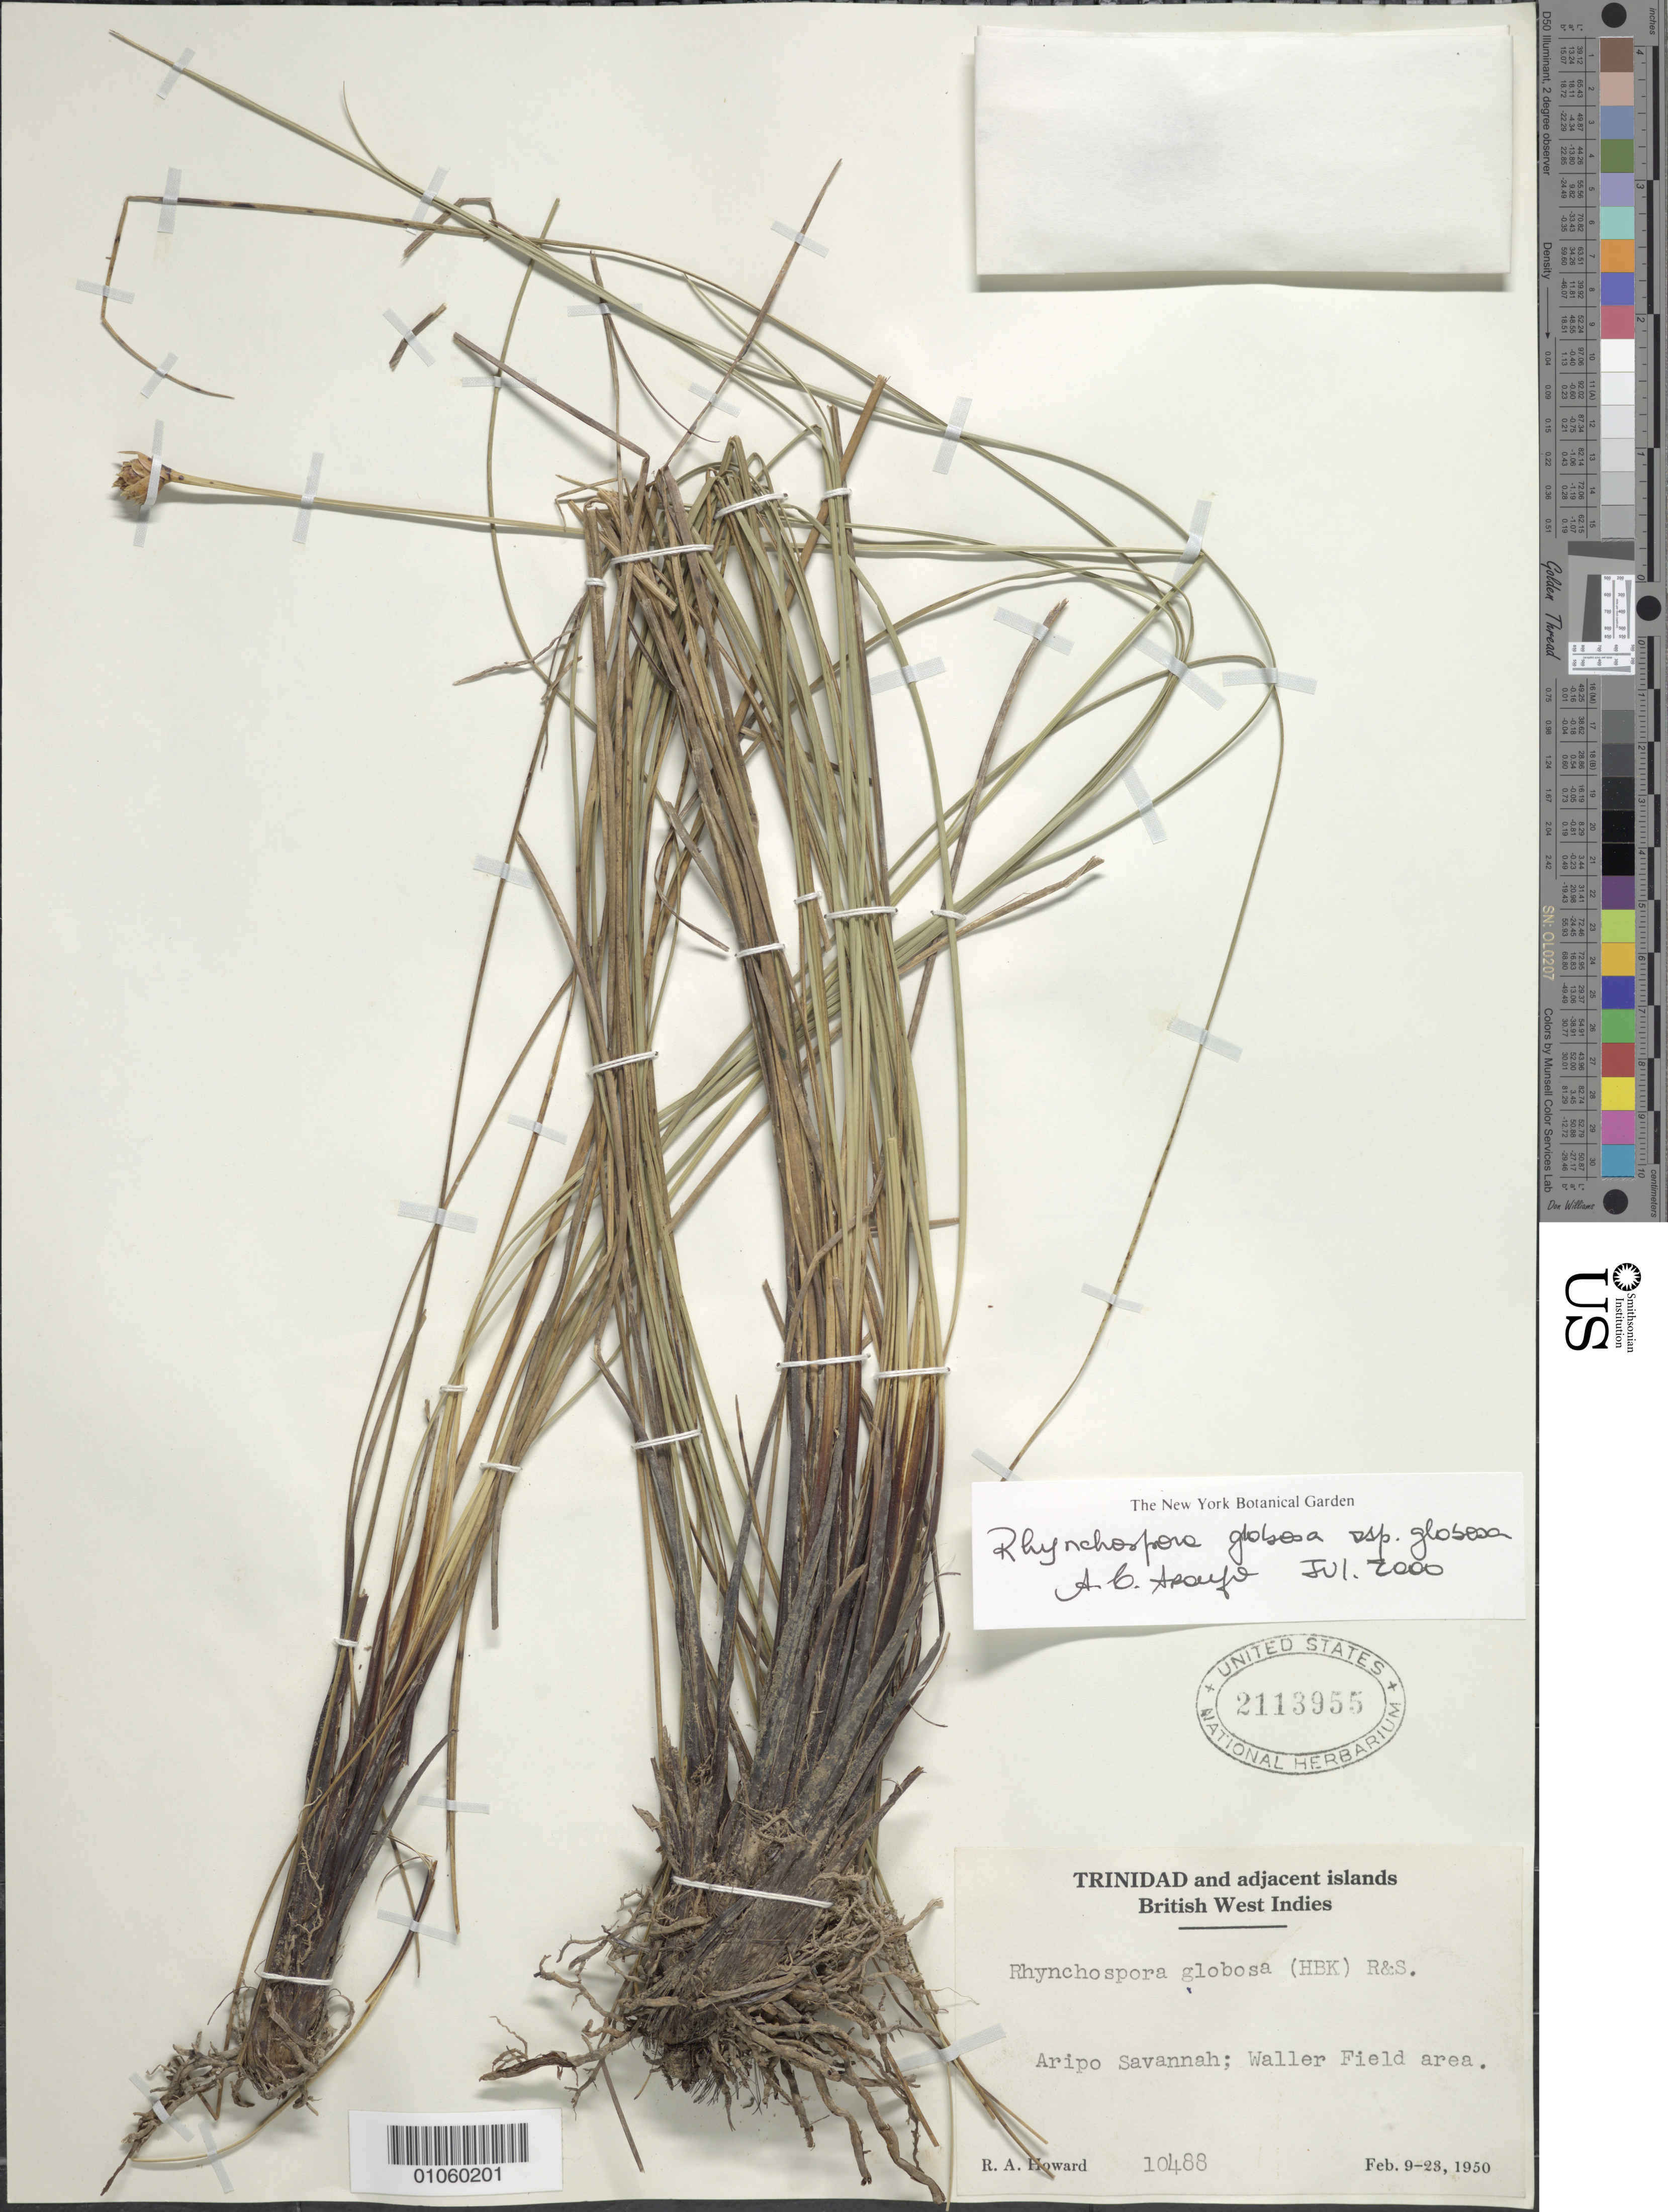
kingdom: Plantae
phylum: Tracheophyta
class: Liliopsida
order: Poales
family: Cyperaceae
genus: Rhynchospora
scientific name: Rhynchospora globosa var. globosa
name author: (Kunth) Roem. & Schult.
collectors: R. A. Howard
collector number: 10488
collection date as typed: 09 Feb 1950 to 23 Feb 1950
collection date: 1950-02-09/1950-02-23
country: Trinidad and Tobago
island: Trinidad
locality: Aripo Savannah, Waller Field area.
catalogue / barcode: US 2113955